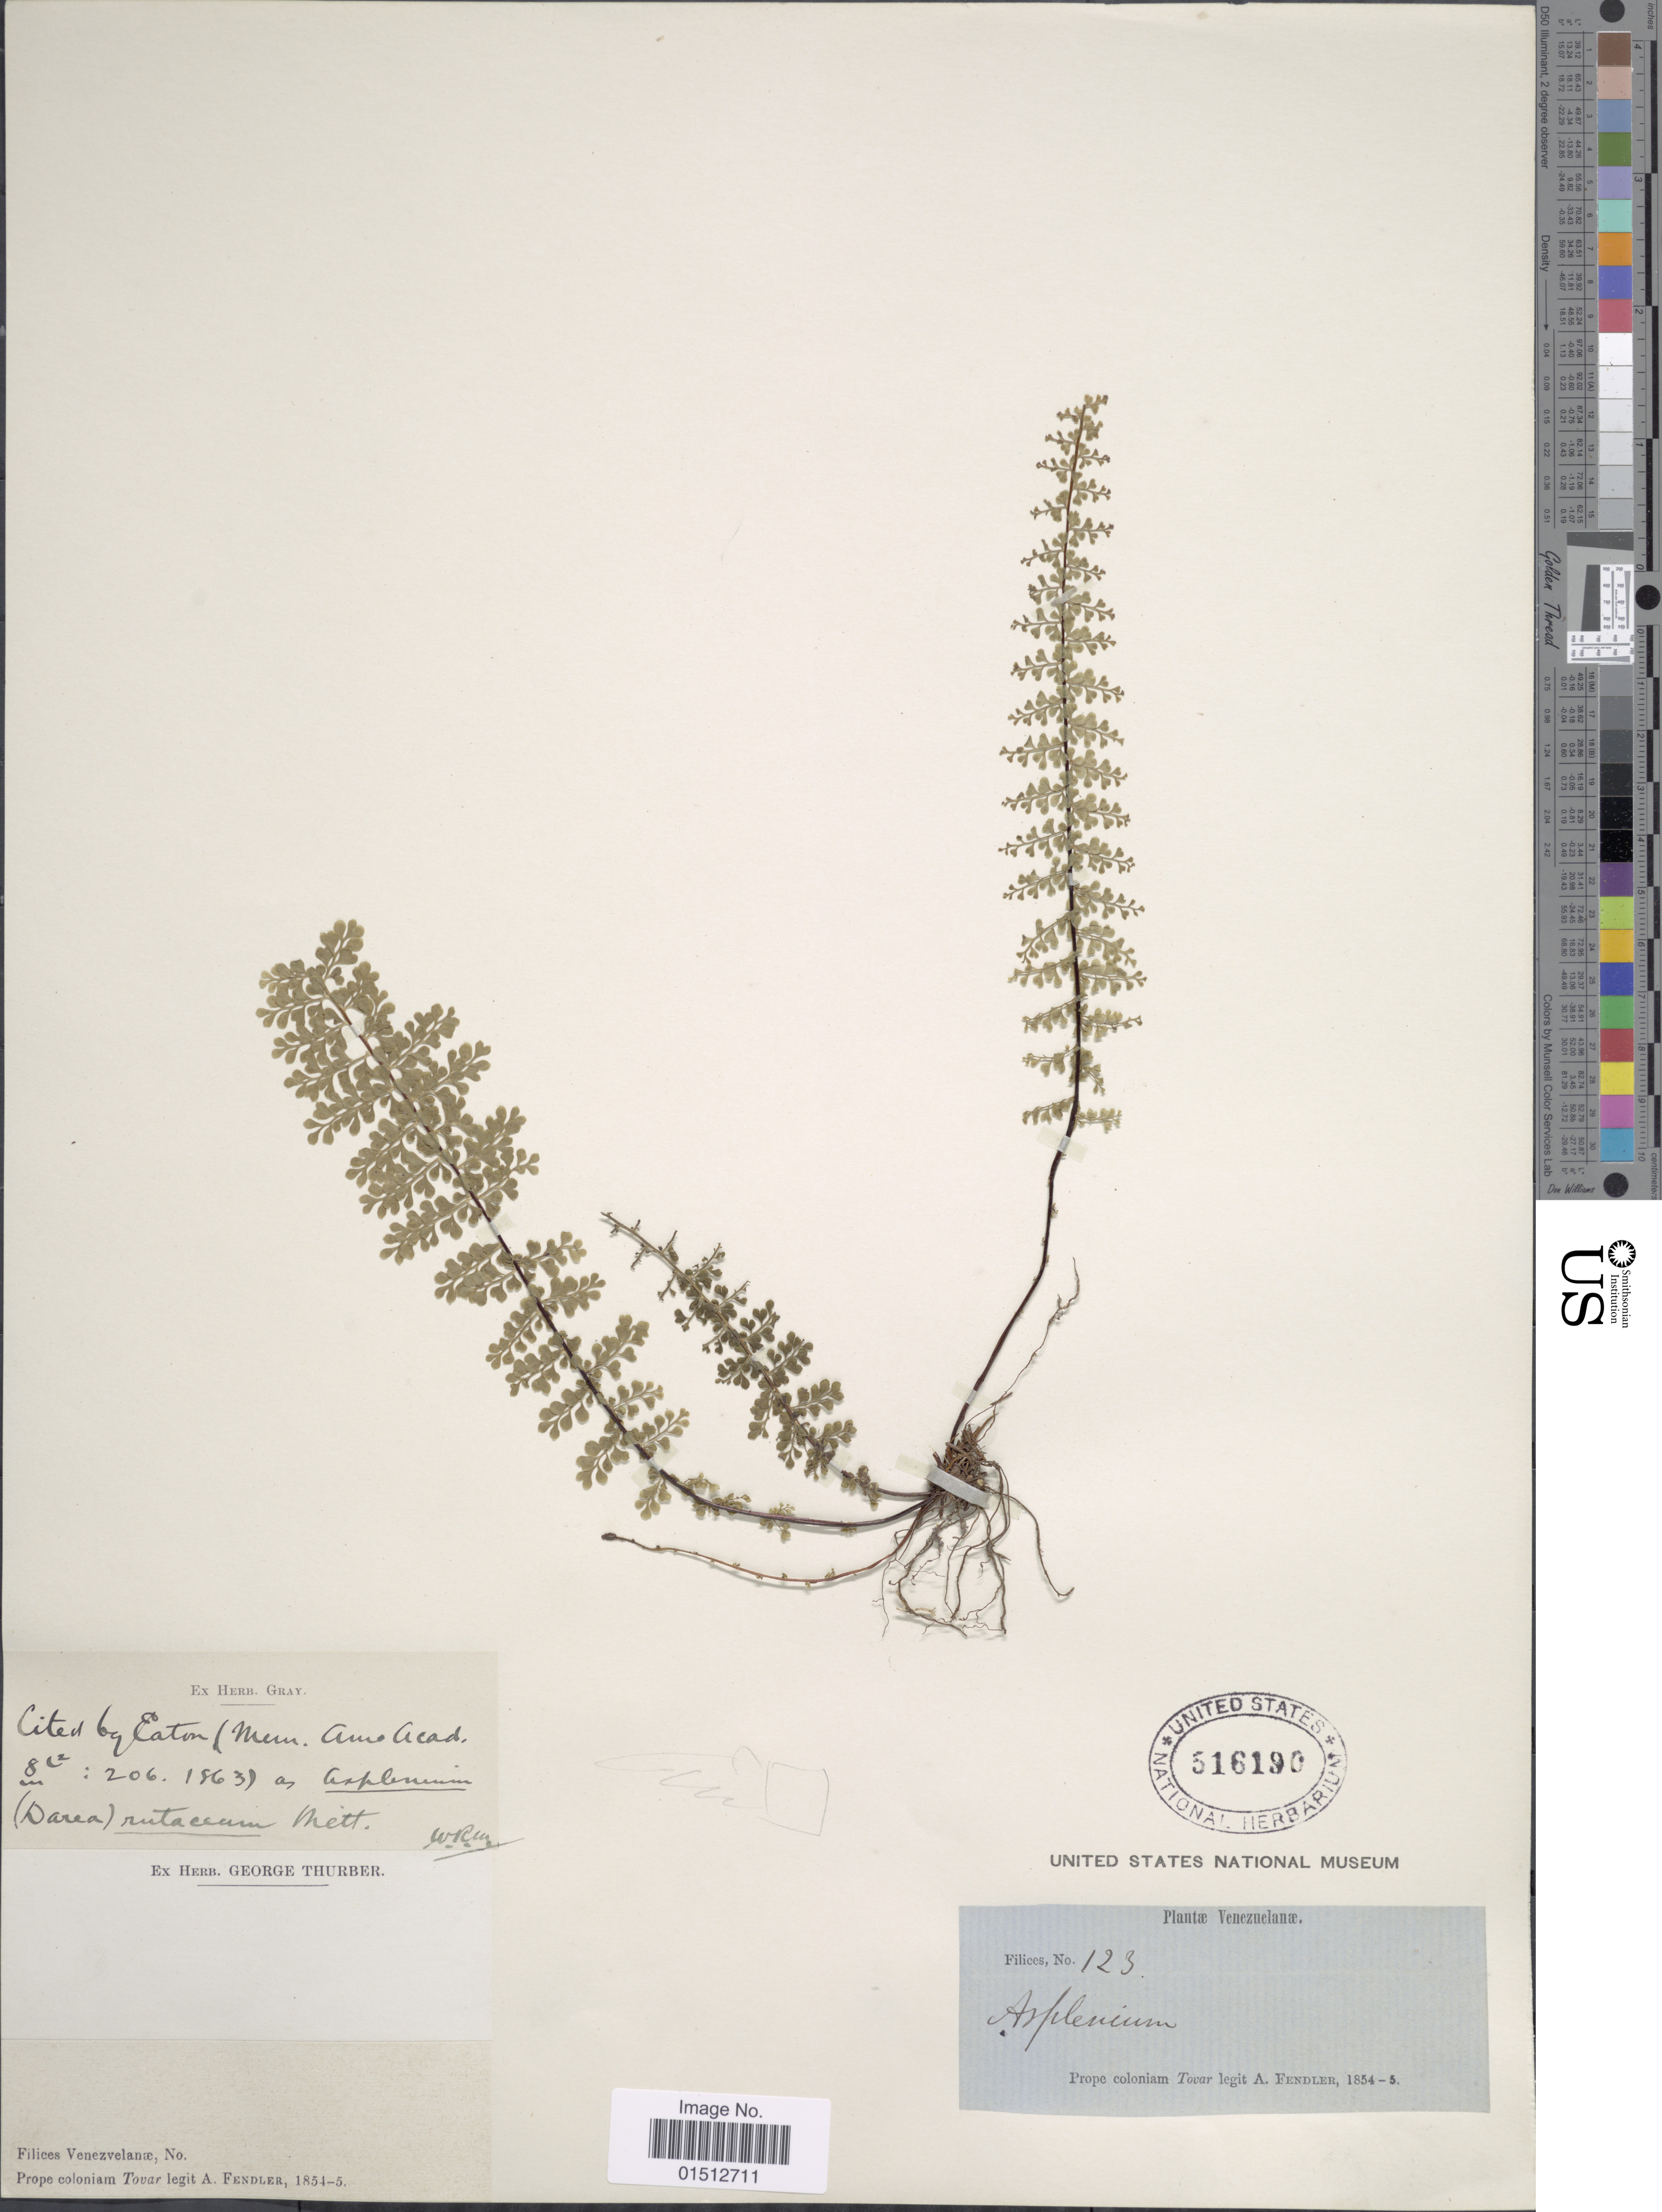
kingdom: Plantae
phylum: Tracheophyta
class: Polypodiopsida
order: Polypodiales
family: Aspleniaceae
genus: Asplenium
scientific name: Asplenium rutaceum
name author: (Willd.) Mett.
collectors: A. Fendler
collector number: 123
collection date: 1854/1855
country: Venezuela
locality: Venzuelanae, Prope Coloniam Tovar.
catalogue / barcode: US 516190